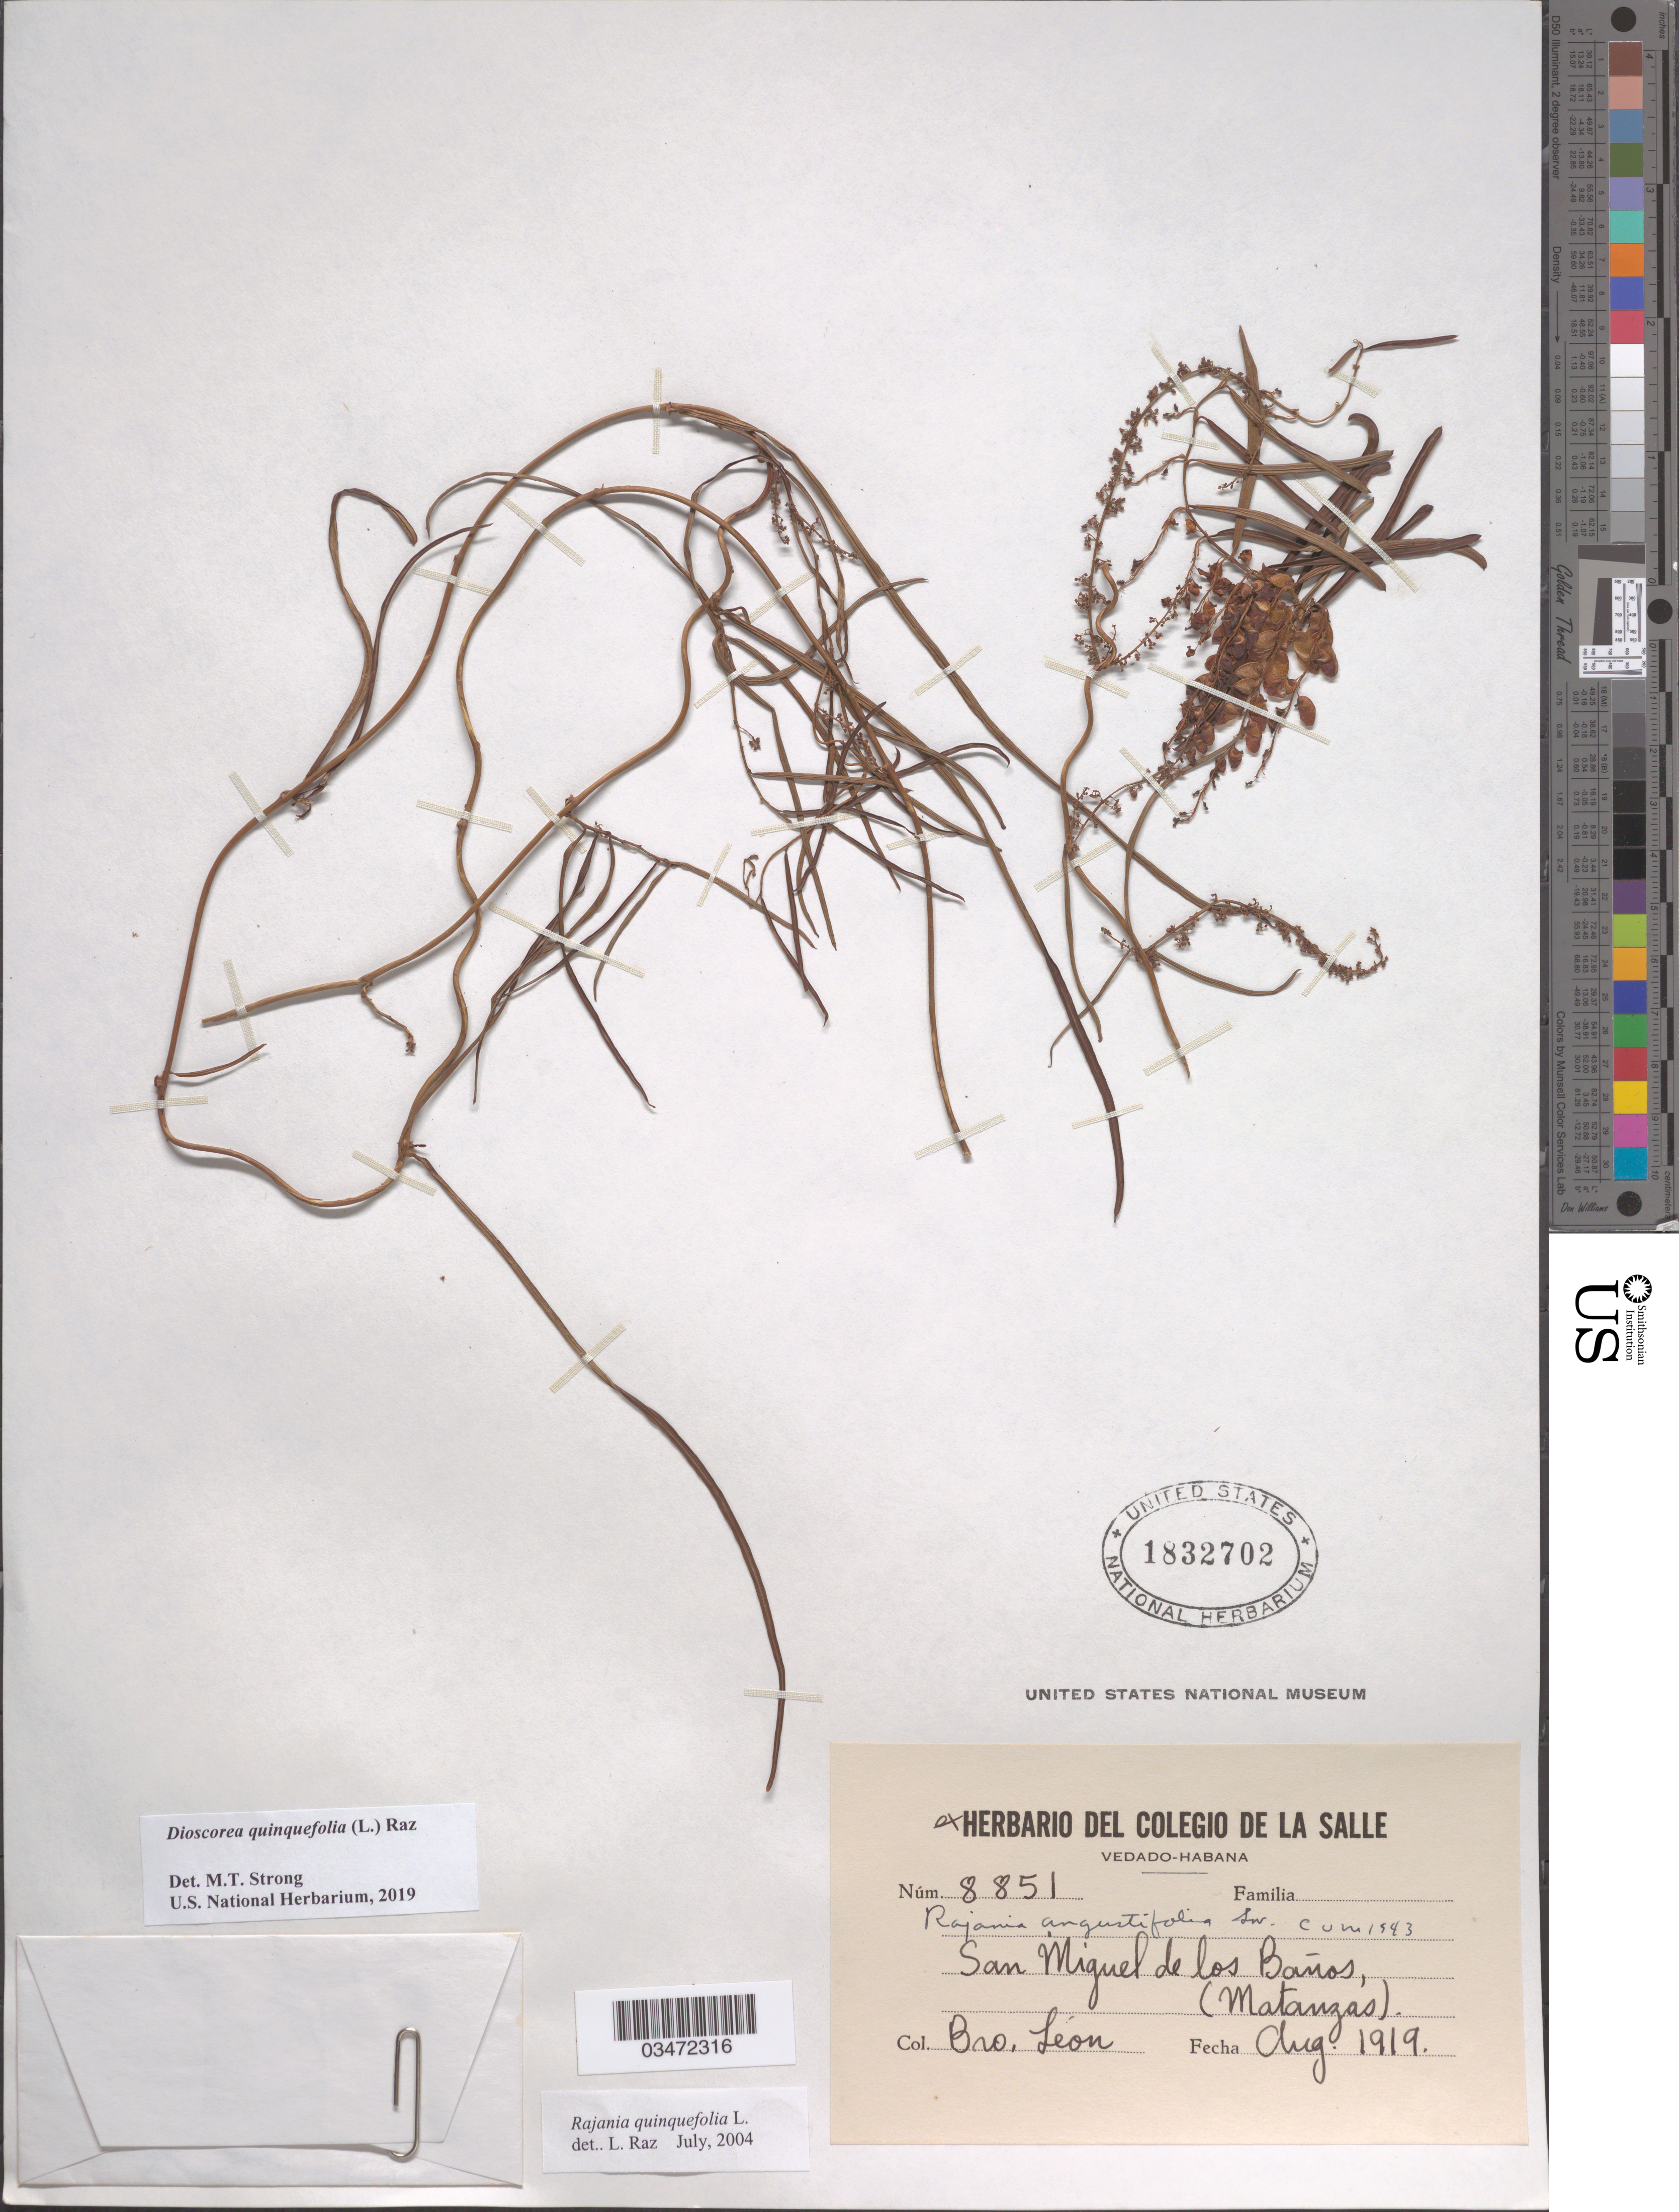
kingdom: Plantae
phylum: Tracheophyta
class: Liliopsida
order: Dioscoreales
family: Dioscoreaceae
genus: Dioscorea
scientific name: Dioscorea quinquefolia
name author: (L.) Raz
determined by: Strong, M. T., (US), Smithsonian Institution - National Museum of Natural History (UNITED STATES)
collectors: Bro. León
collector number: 8851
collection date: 1919-08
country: Cuba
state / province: Matanzas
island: Cuba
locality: San Miguel de los Baños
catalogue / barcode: US 1832702